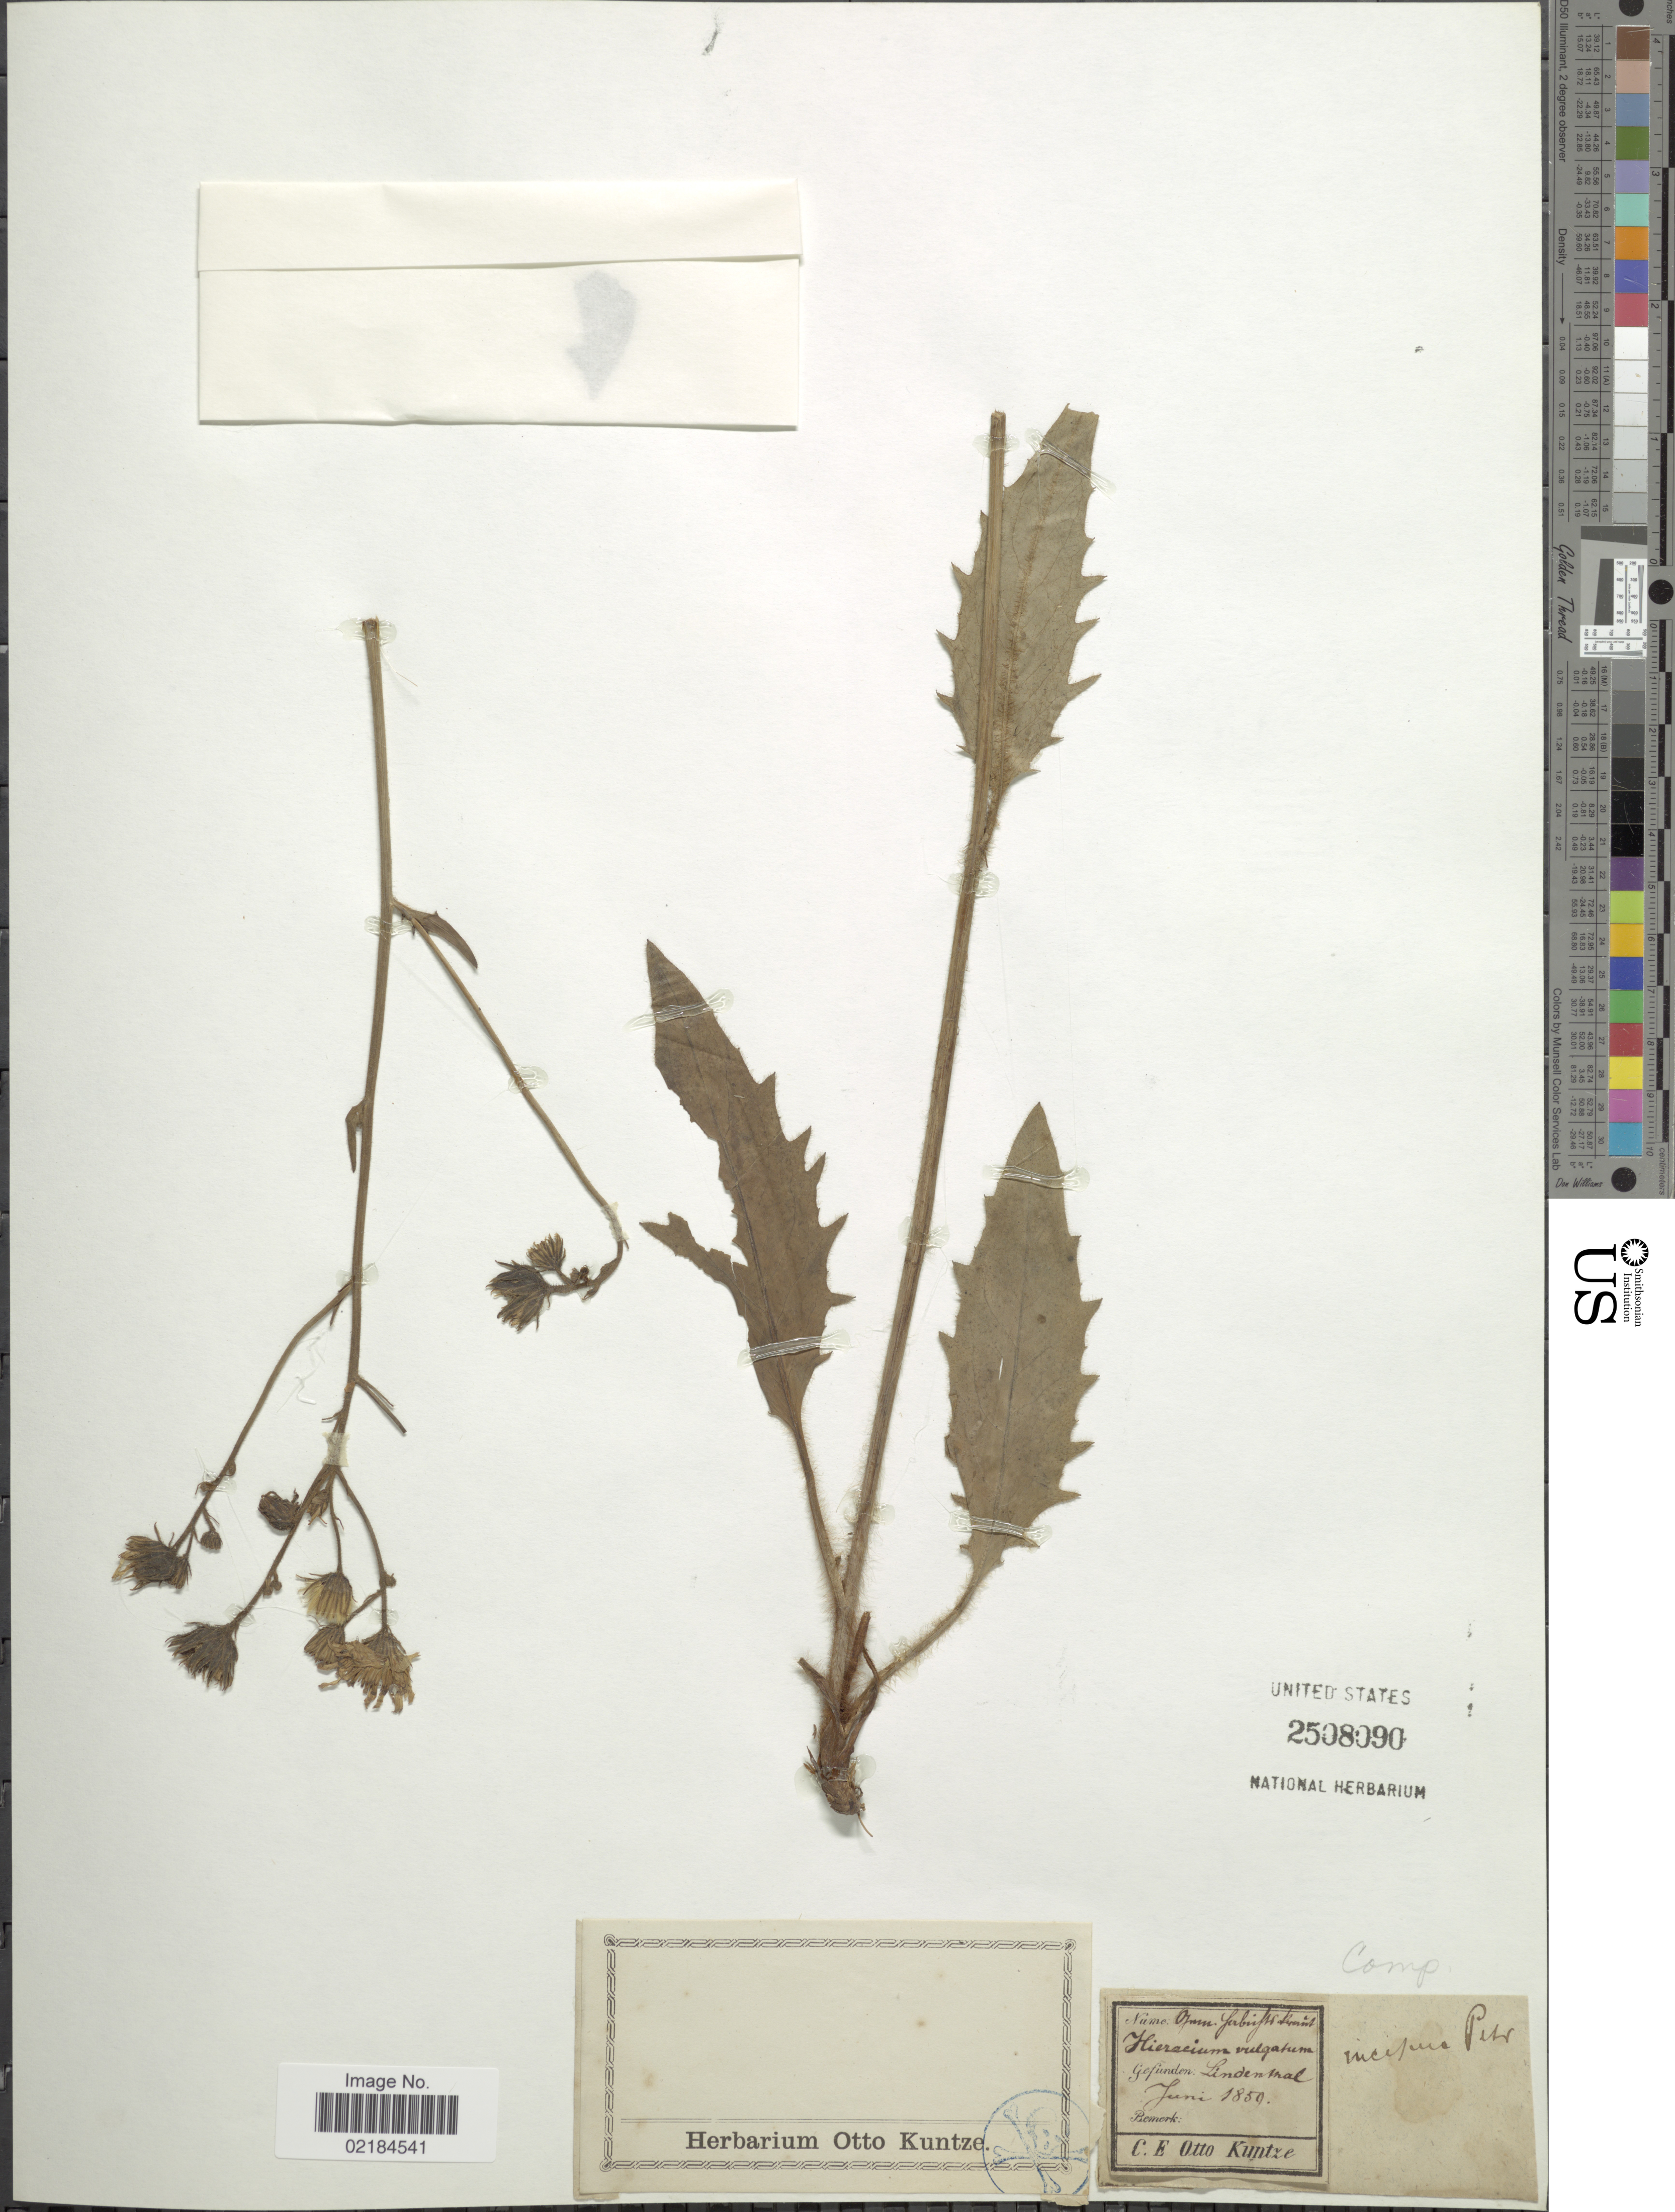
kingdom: Plantae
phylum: Tracheophyta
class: Magnoliopsida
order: Asterales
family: Asteraceae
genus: Hieracium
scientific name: Hieracium lachenalii subsp. cruenifolium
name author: (Dahlst. & Lübeck) Zahn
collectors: C.E.O. Kuntze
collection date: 1859-06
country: Germany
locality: Lindenthal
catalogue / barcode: US 2508090